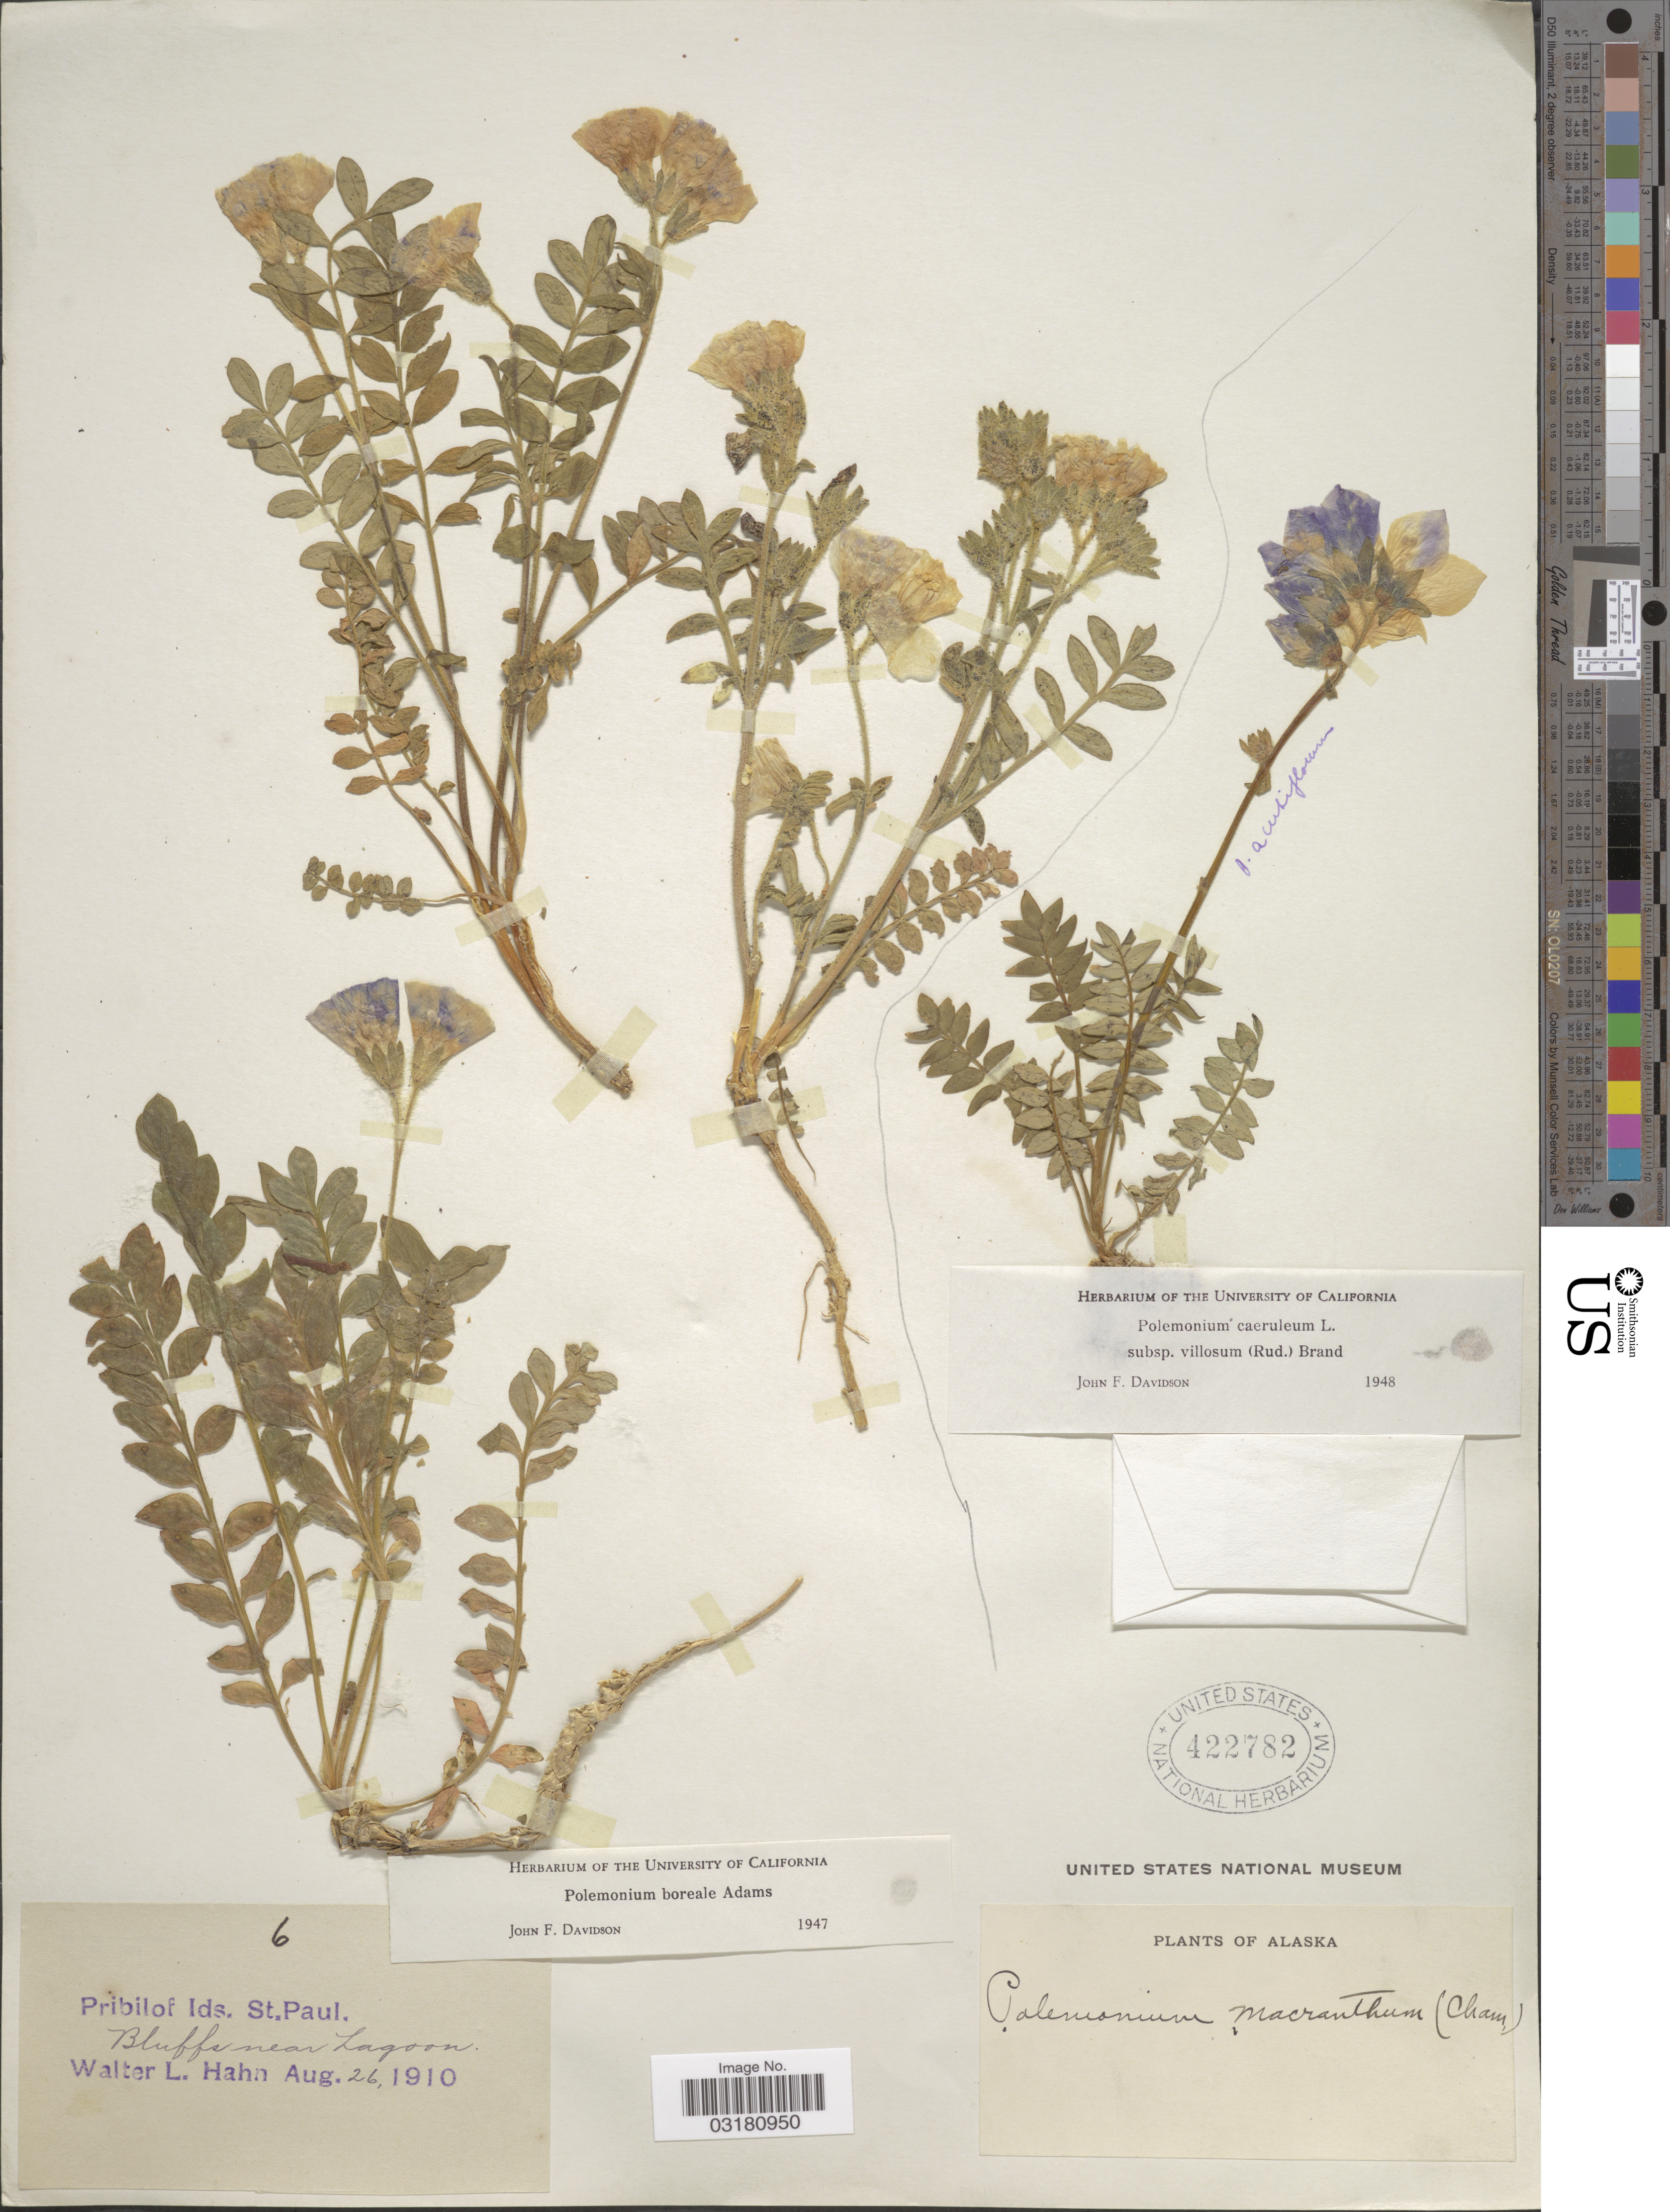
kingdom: Plantae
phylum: Tracheophyta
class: Magnoliopsida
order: Ericales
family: Polemoniaceae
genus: Polemonium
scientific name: Polemonium boreale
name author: Adams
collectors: W. L. Hahn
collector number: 6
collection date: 1910-08-26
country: United States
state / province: Alaska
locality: Pribilof Ids. St. Paul. Bluffs near Lagoon.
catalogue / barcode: US 422782